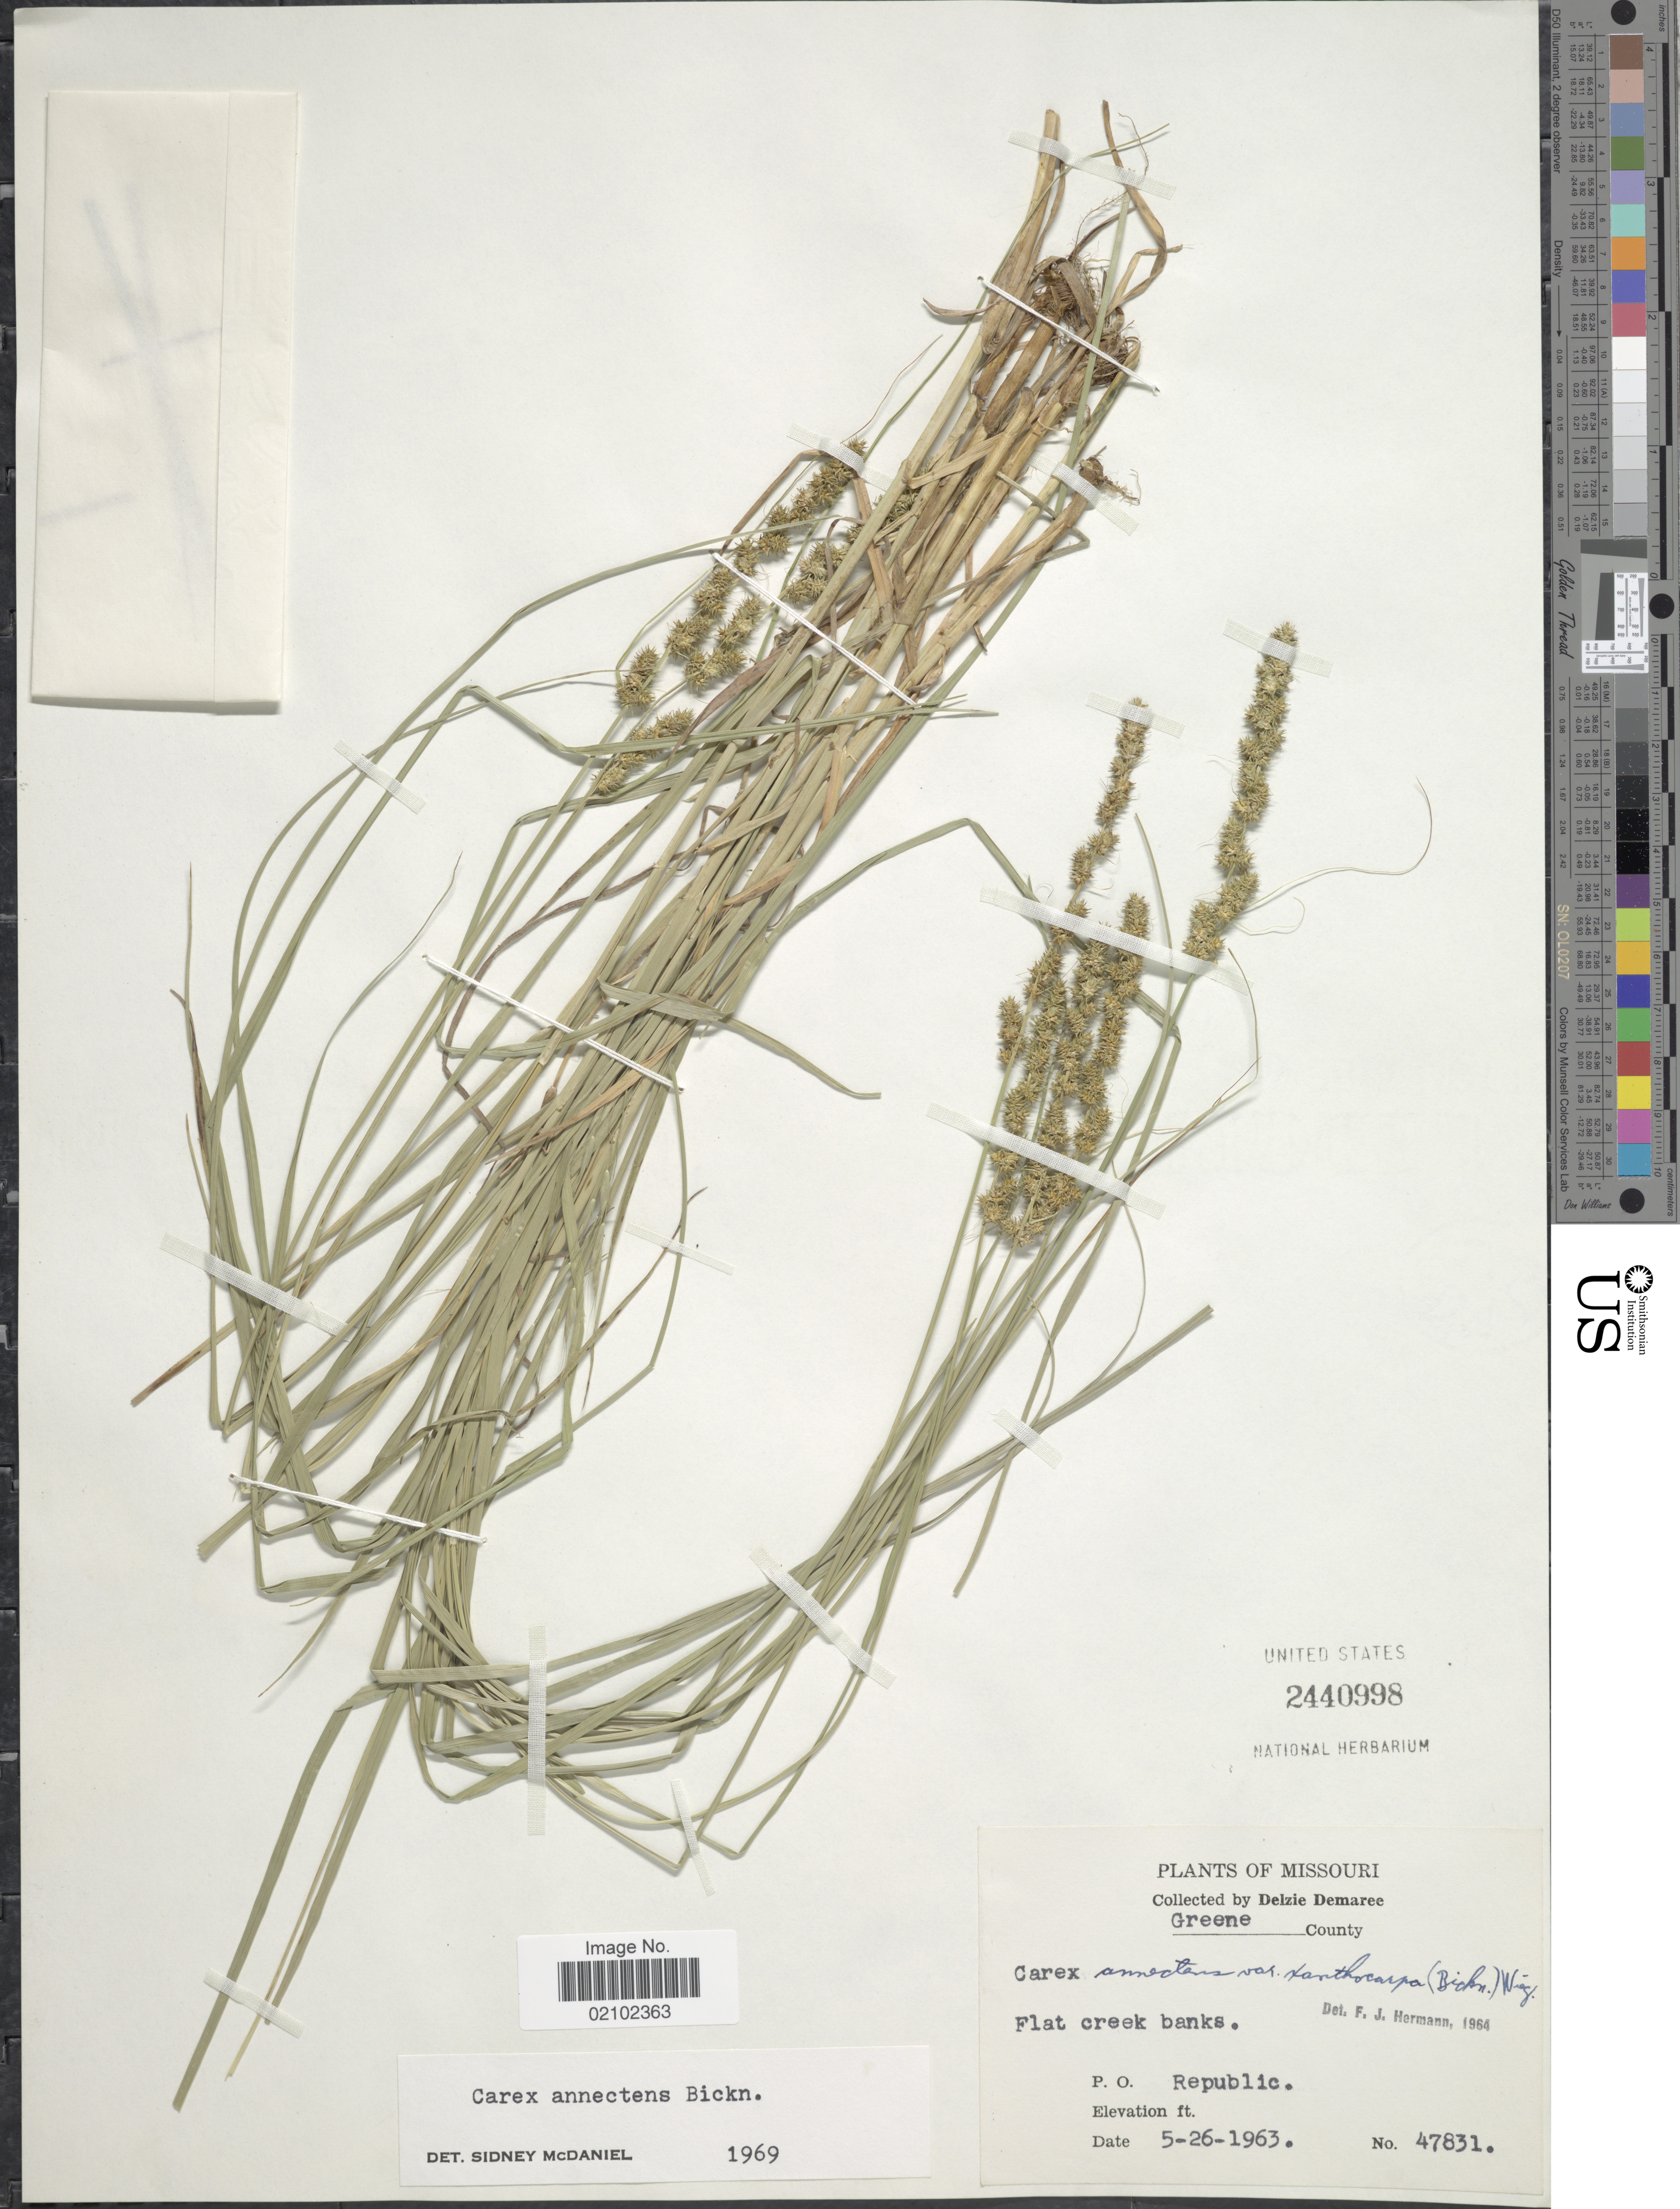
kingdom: Plantae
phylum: Tracheophyta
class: Liliopsida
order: Poales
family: Cyperaceae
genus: Carex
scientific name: Carex annectens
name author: (E.P. Bicknell) E.P. Bicknell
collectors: D. Demaree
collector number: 47831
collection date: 1963-05-26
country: United States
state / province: Missouri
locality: Greene County. P. O. Republic.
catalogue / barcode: US 2440998